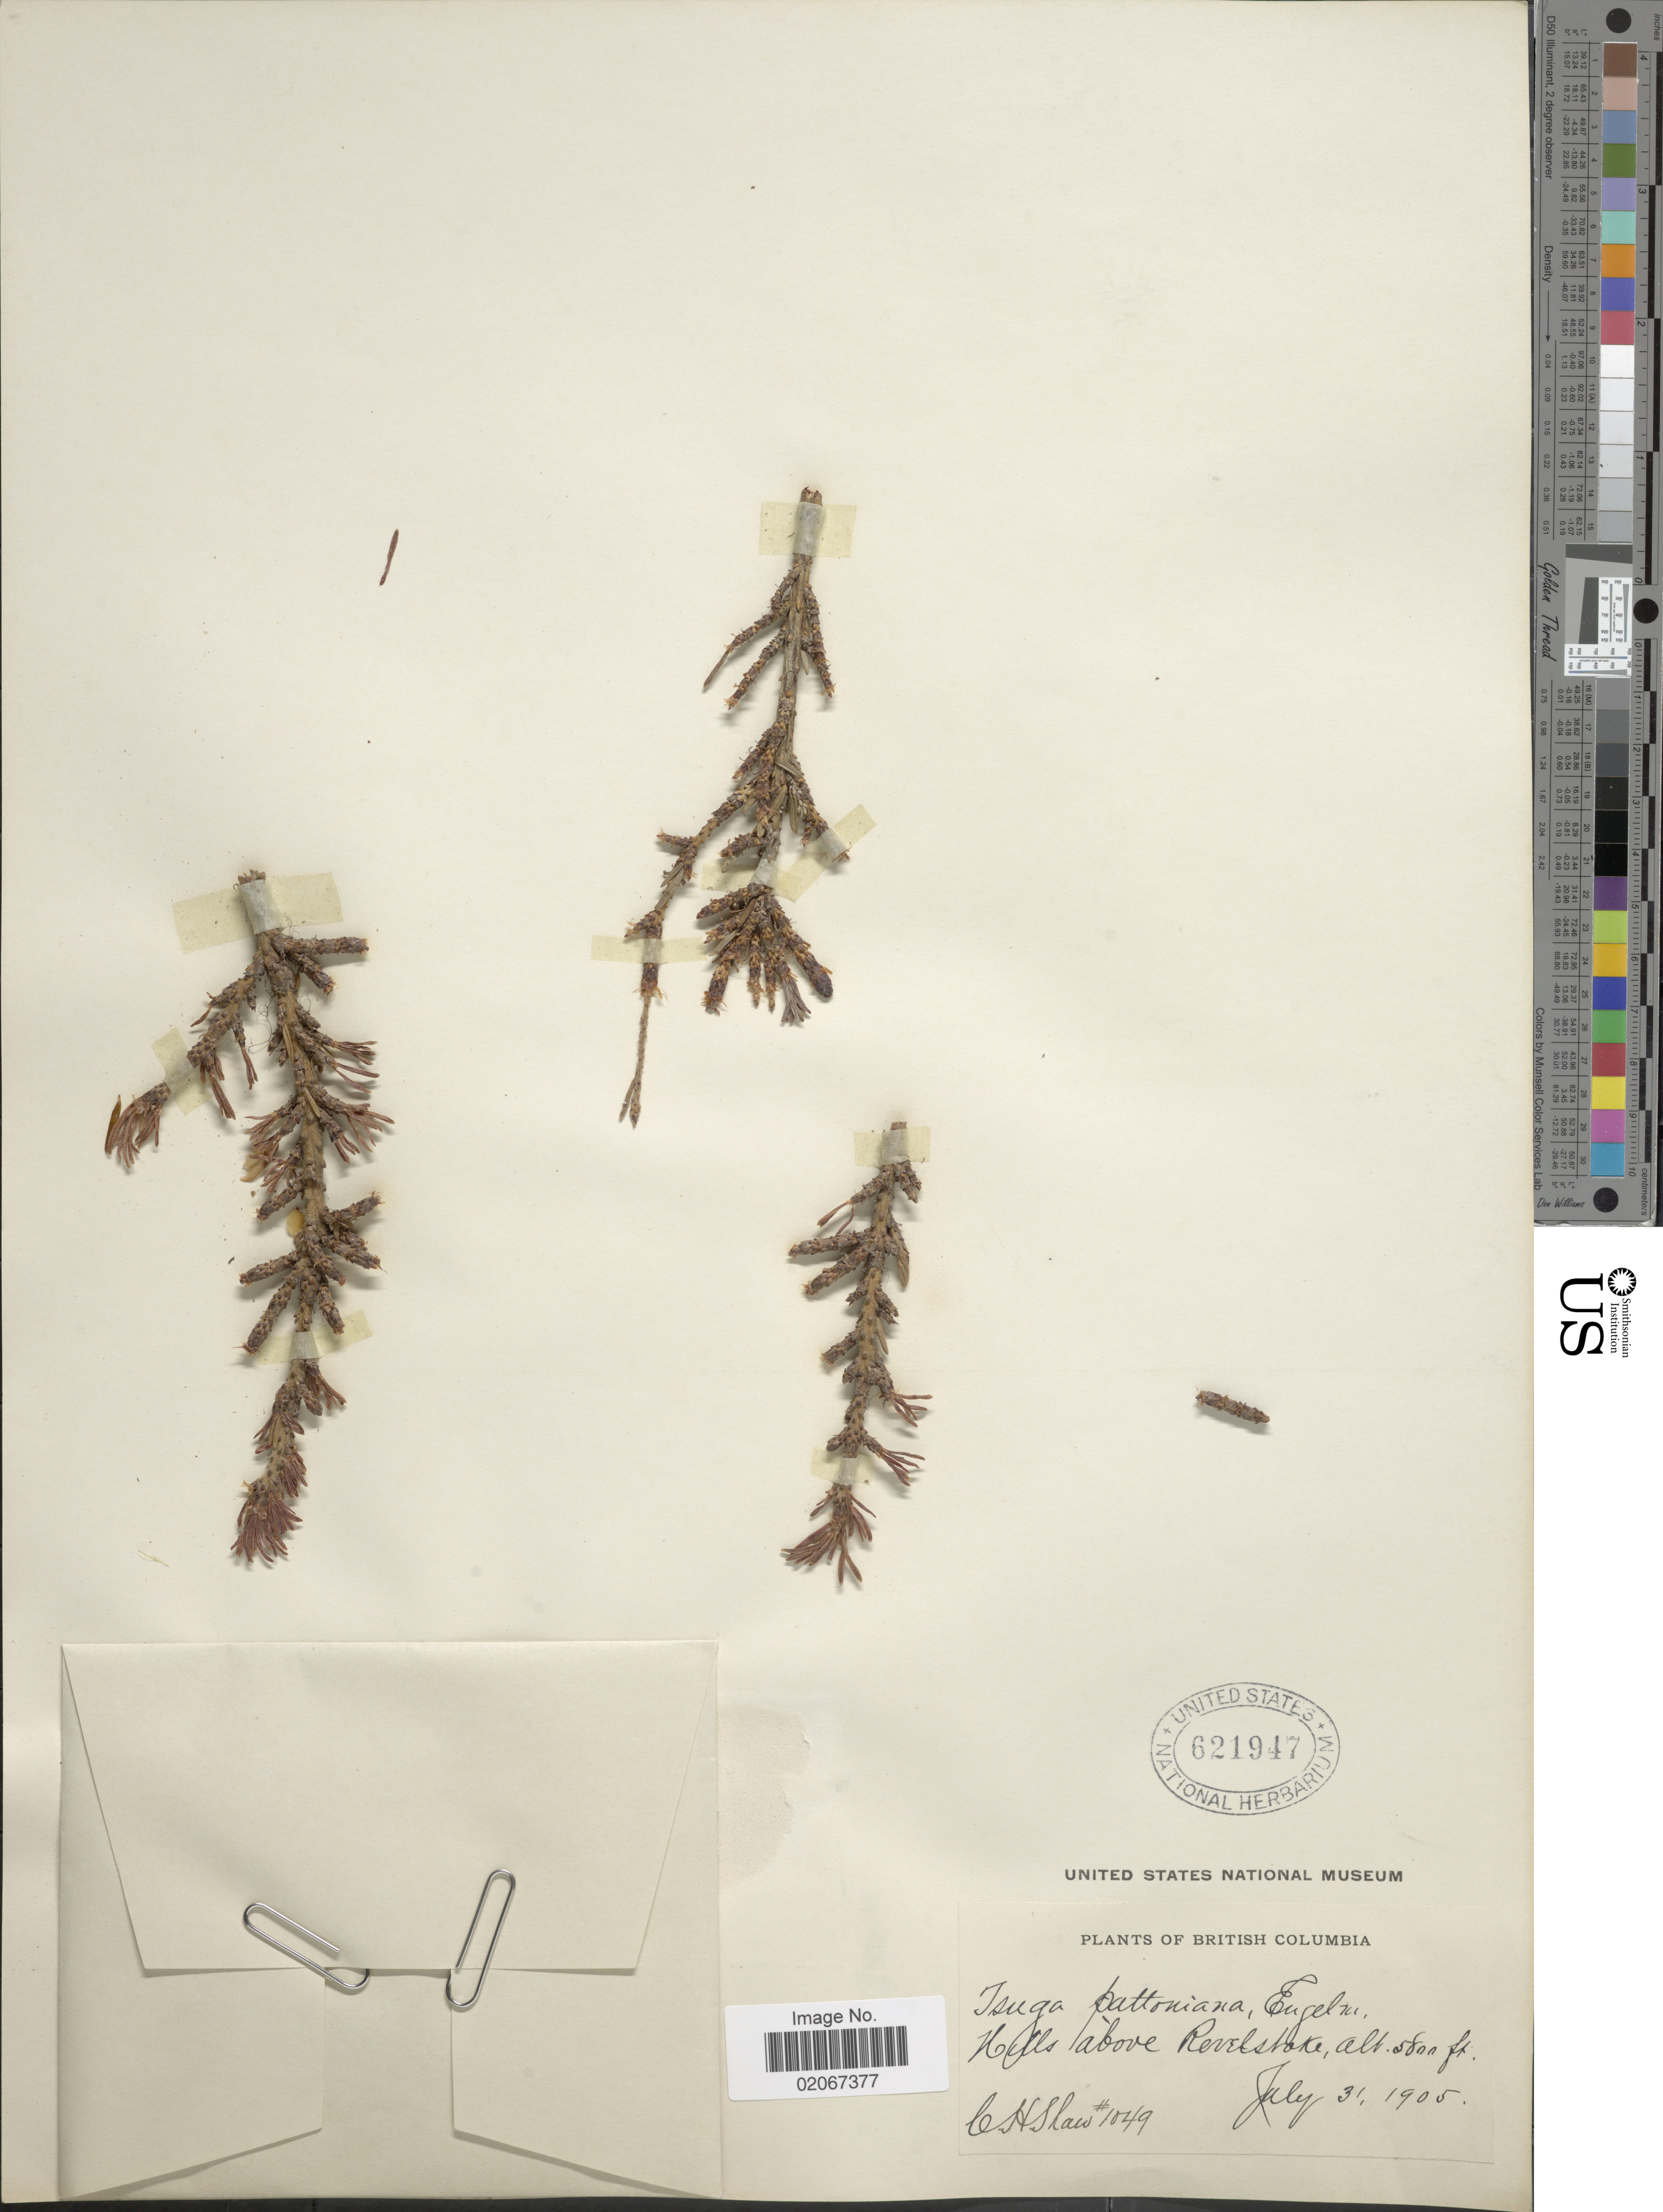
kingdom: Plantae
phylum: Tracheophyta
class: Pinopsida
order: Pinales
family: Pinaceae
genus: Tsuga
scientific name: Tsuga mertensiana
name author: (Bong.) Carrière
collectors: C. H. Shaw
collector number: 1049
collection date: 1905-07-31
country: Canada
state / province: British Columbia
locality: Hills above Revelstake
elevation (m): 1768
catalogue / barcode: US 621947